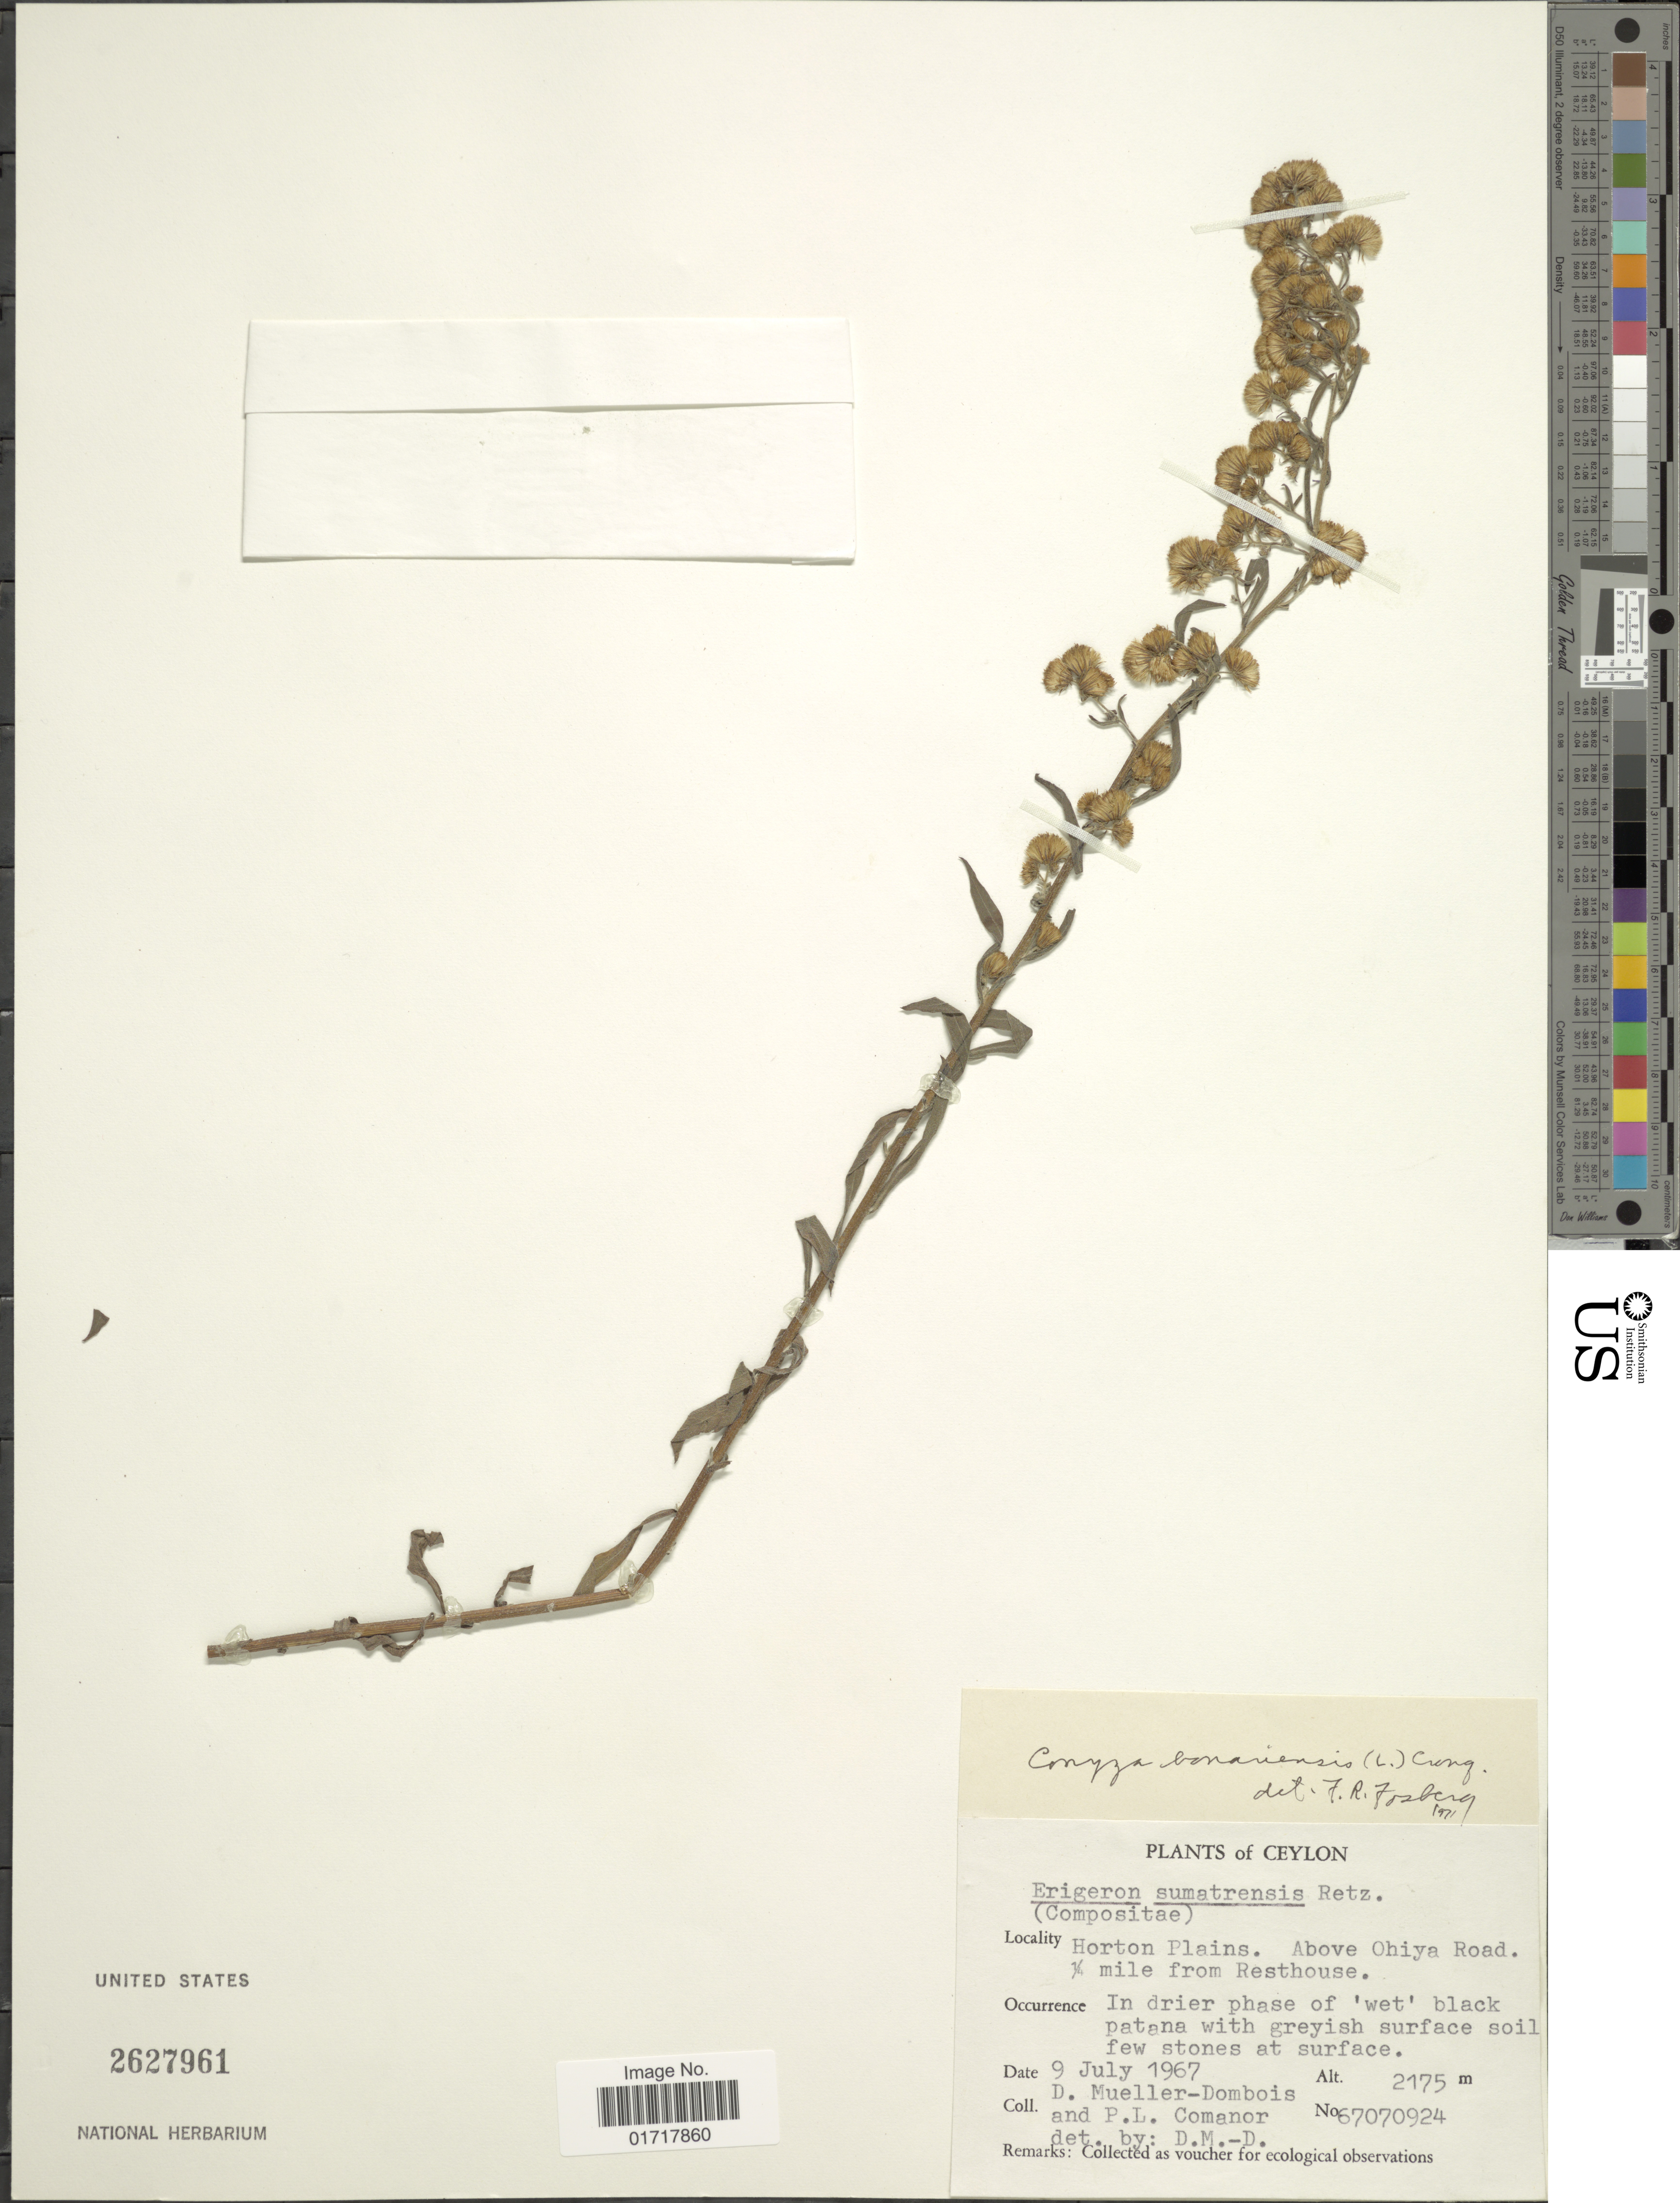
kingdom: Plantae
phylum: Tracheophyta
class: Magnoliopsida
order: Asterales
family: Asteraceae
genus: Conyza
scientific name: Conyza bonariensis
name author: (L.) Cronq.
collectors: D. Mueller-Dombois & P. Comanor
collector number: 67070924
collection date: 1967-07-09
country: Sri Lanka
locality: Ceylon. Horton plains. Above Ohiya Road. ¼ mile from Resthouse.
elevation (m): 2175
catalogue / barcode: US 2627961